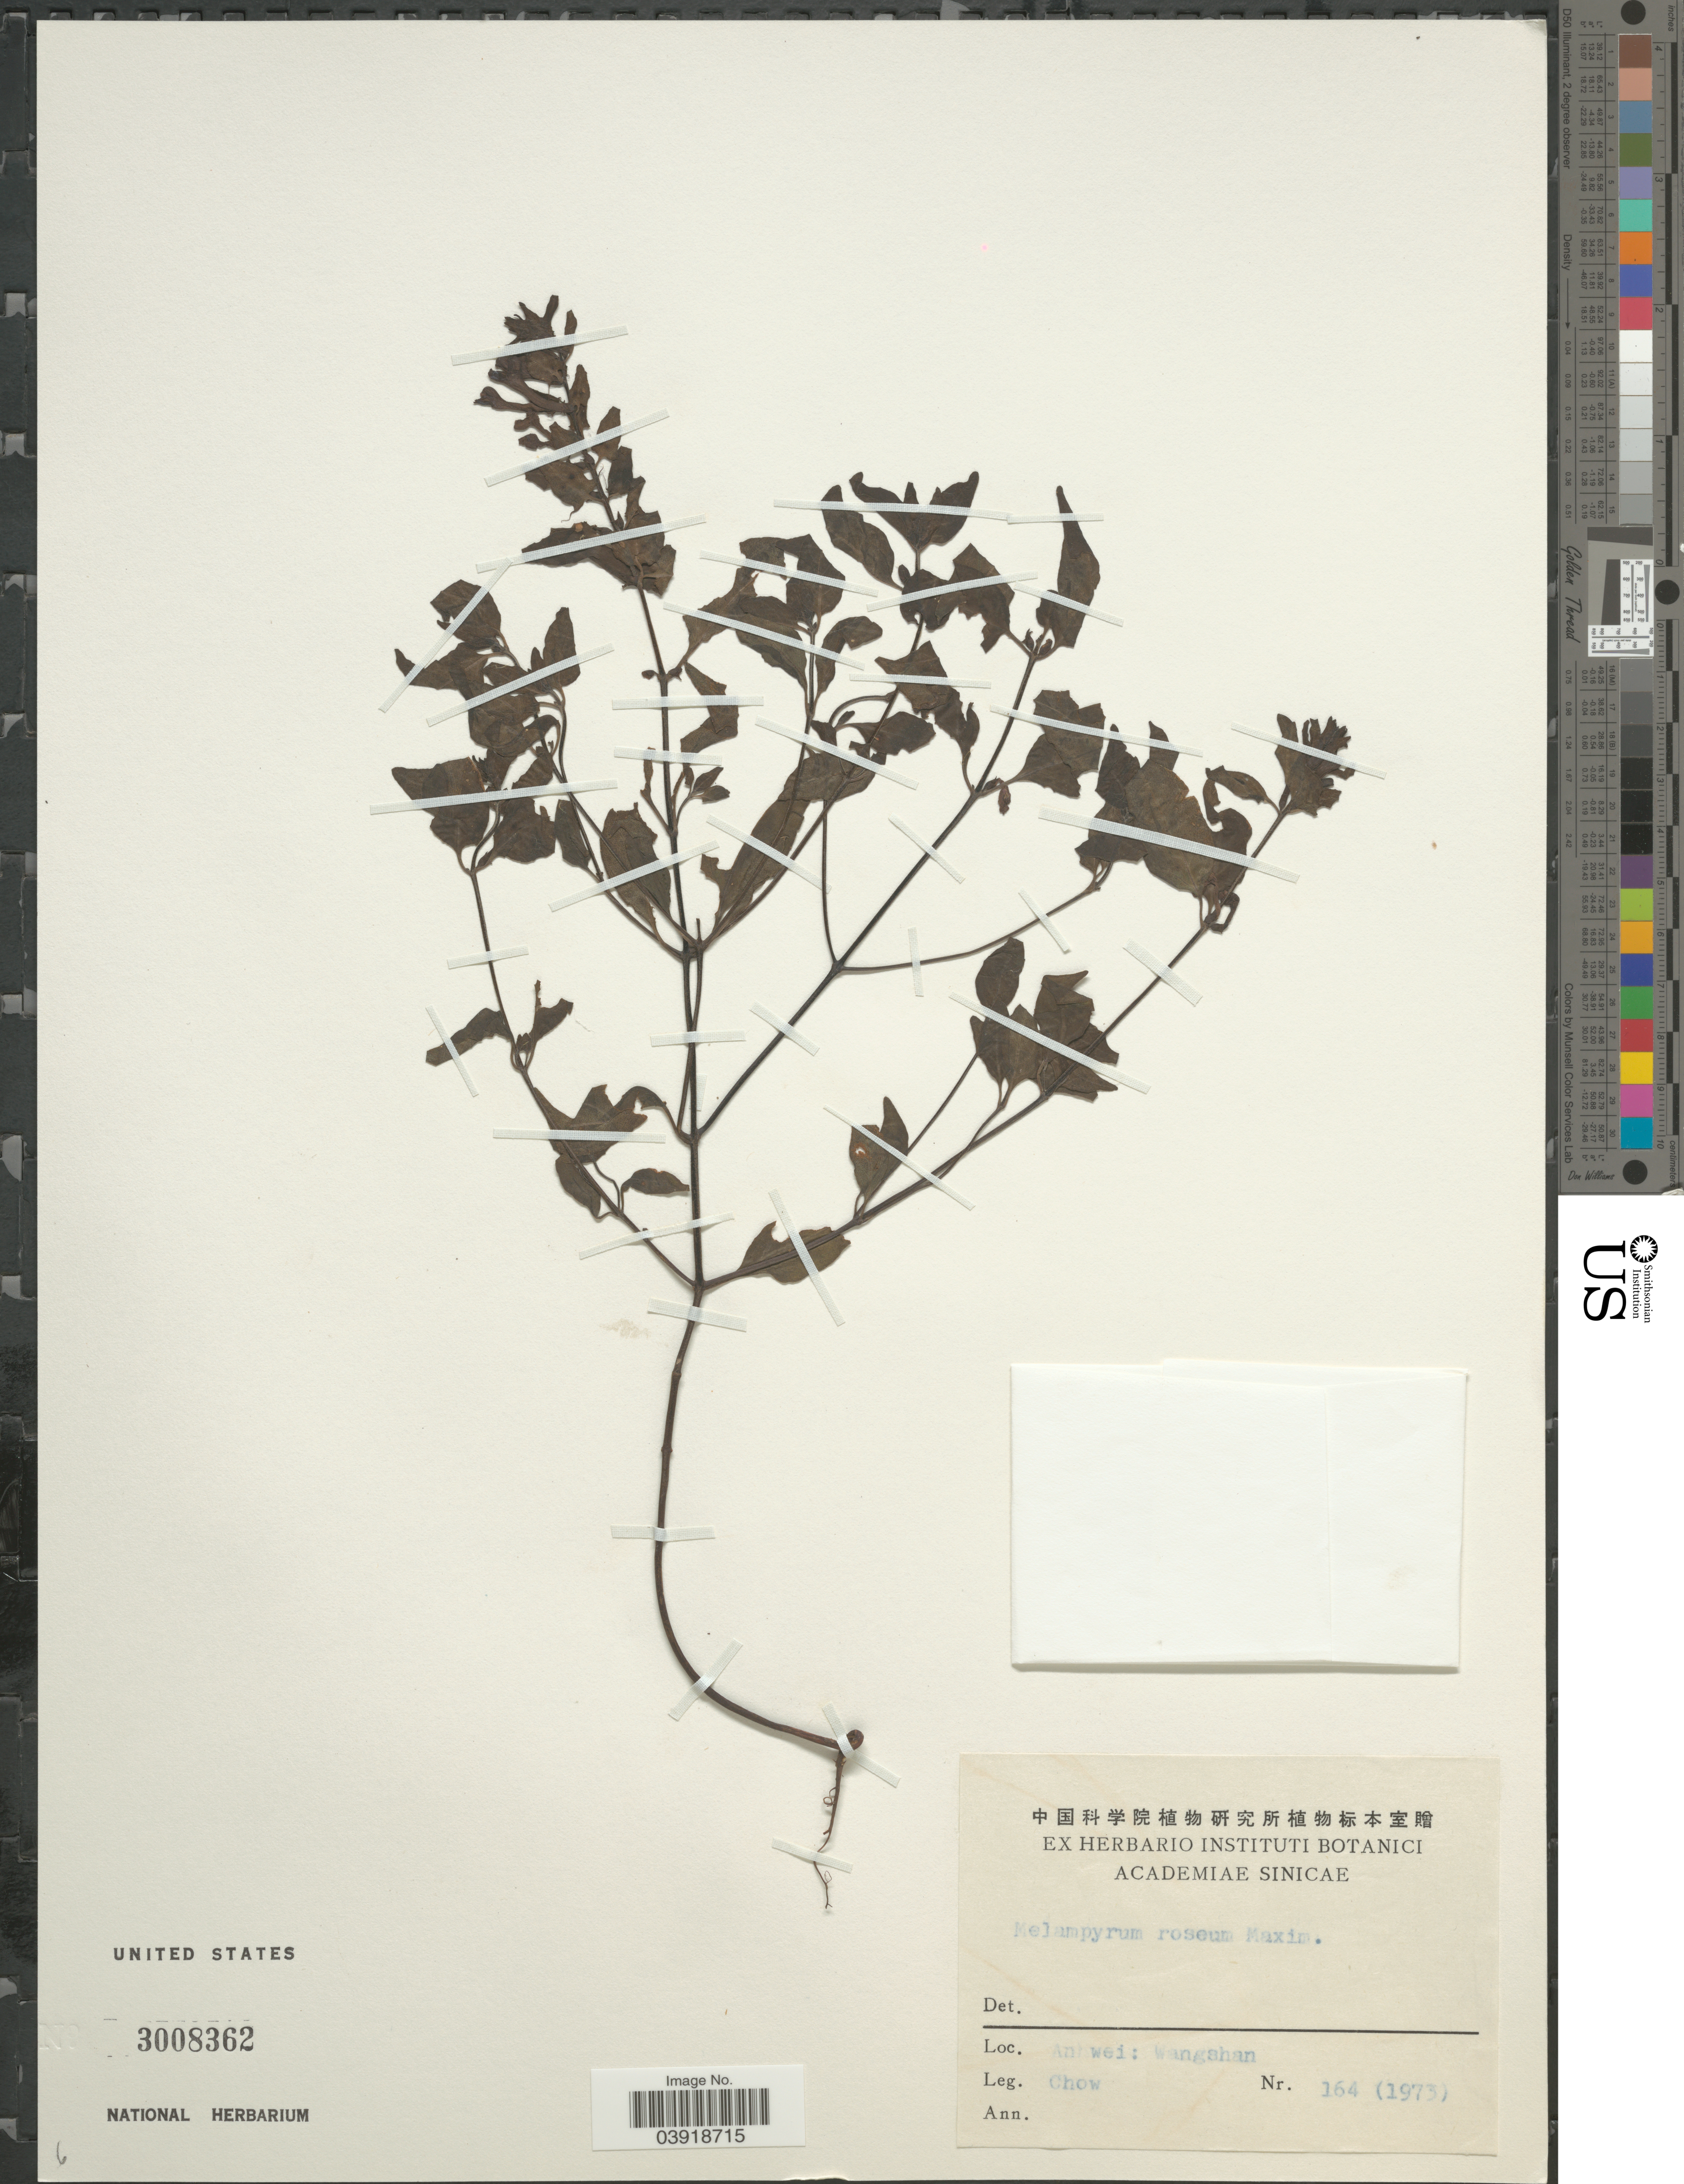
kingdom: Plantae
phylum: Tracheophyta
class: Magnoliopsida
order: Lamiales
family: Orobanchaceae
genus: Melampyrum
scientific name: Melampyrum roseum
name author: Maxim.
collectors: Chow, --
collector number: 164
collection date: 1973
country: China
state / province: Anhui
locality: Anhwei: Wangshan.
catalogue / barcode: US 3008362